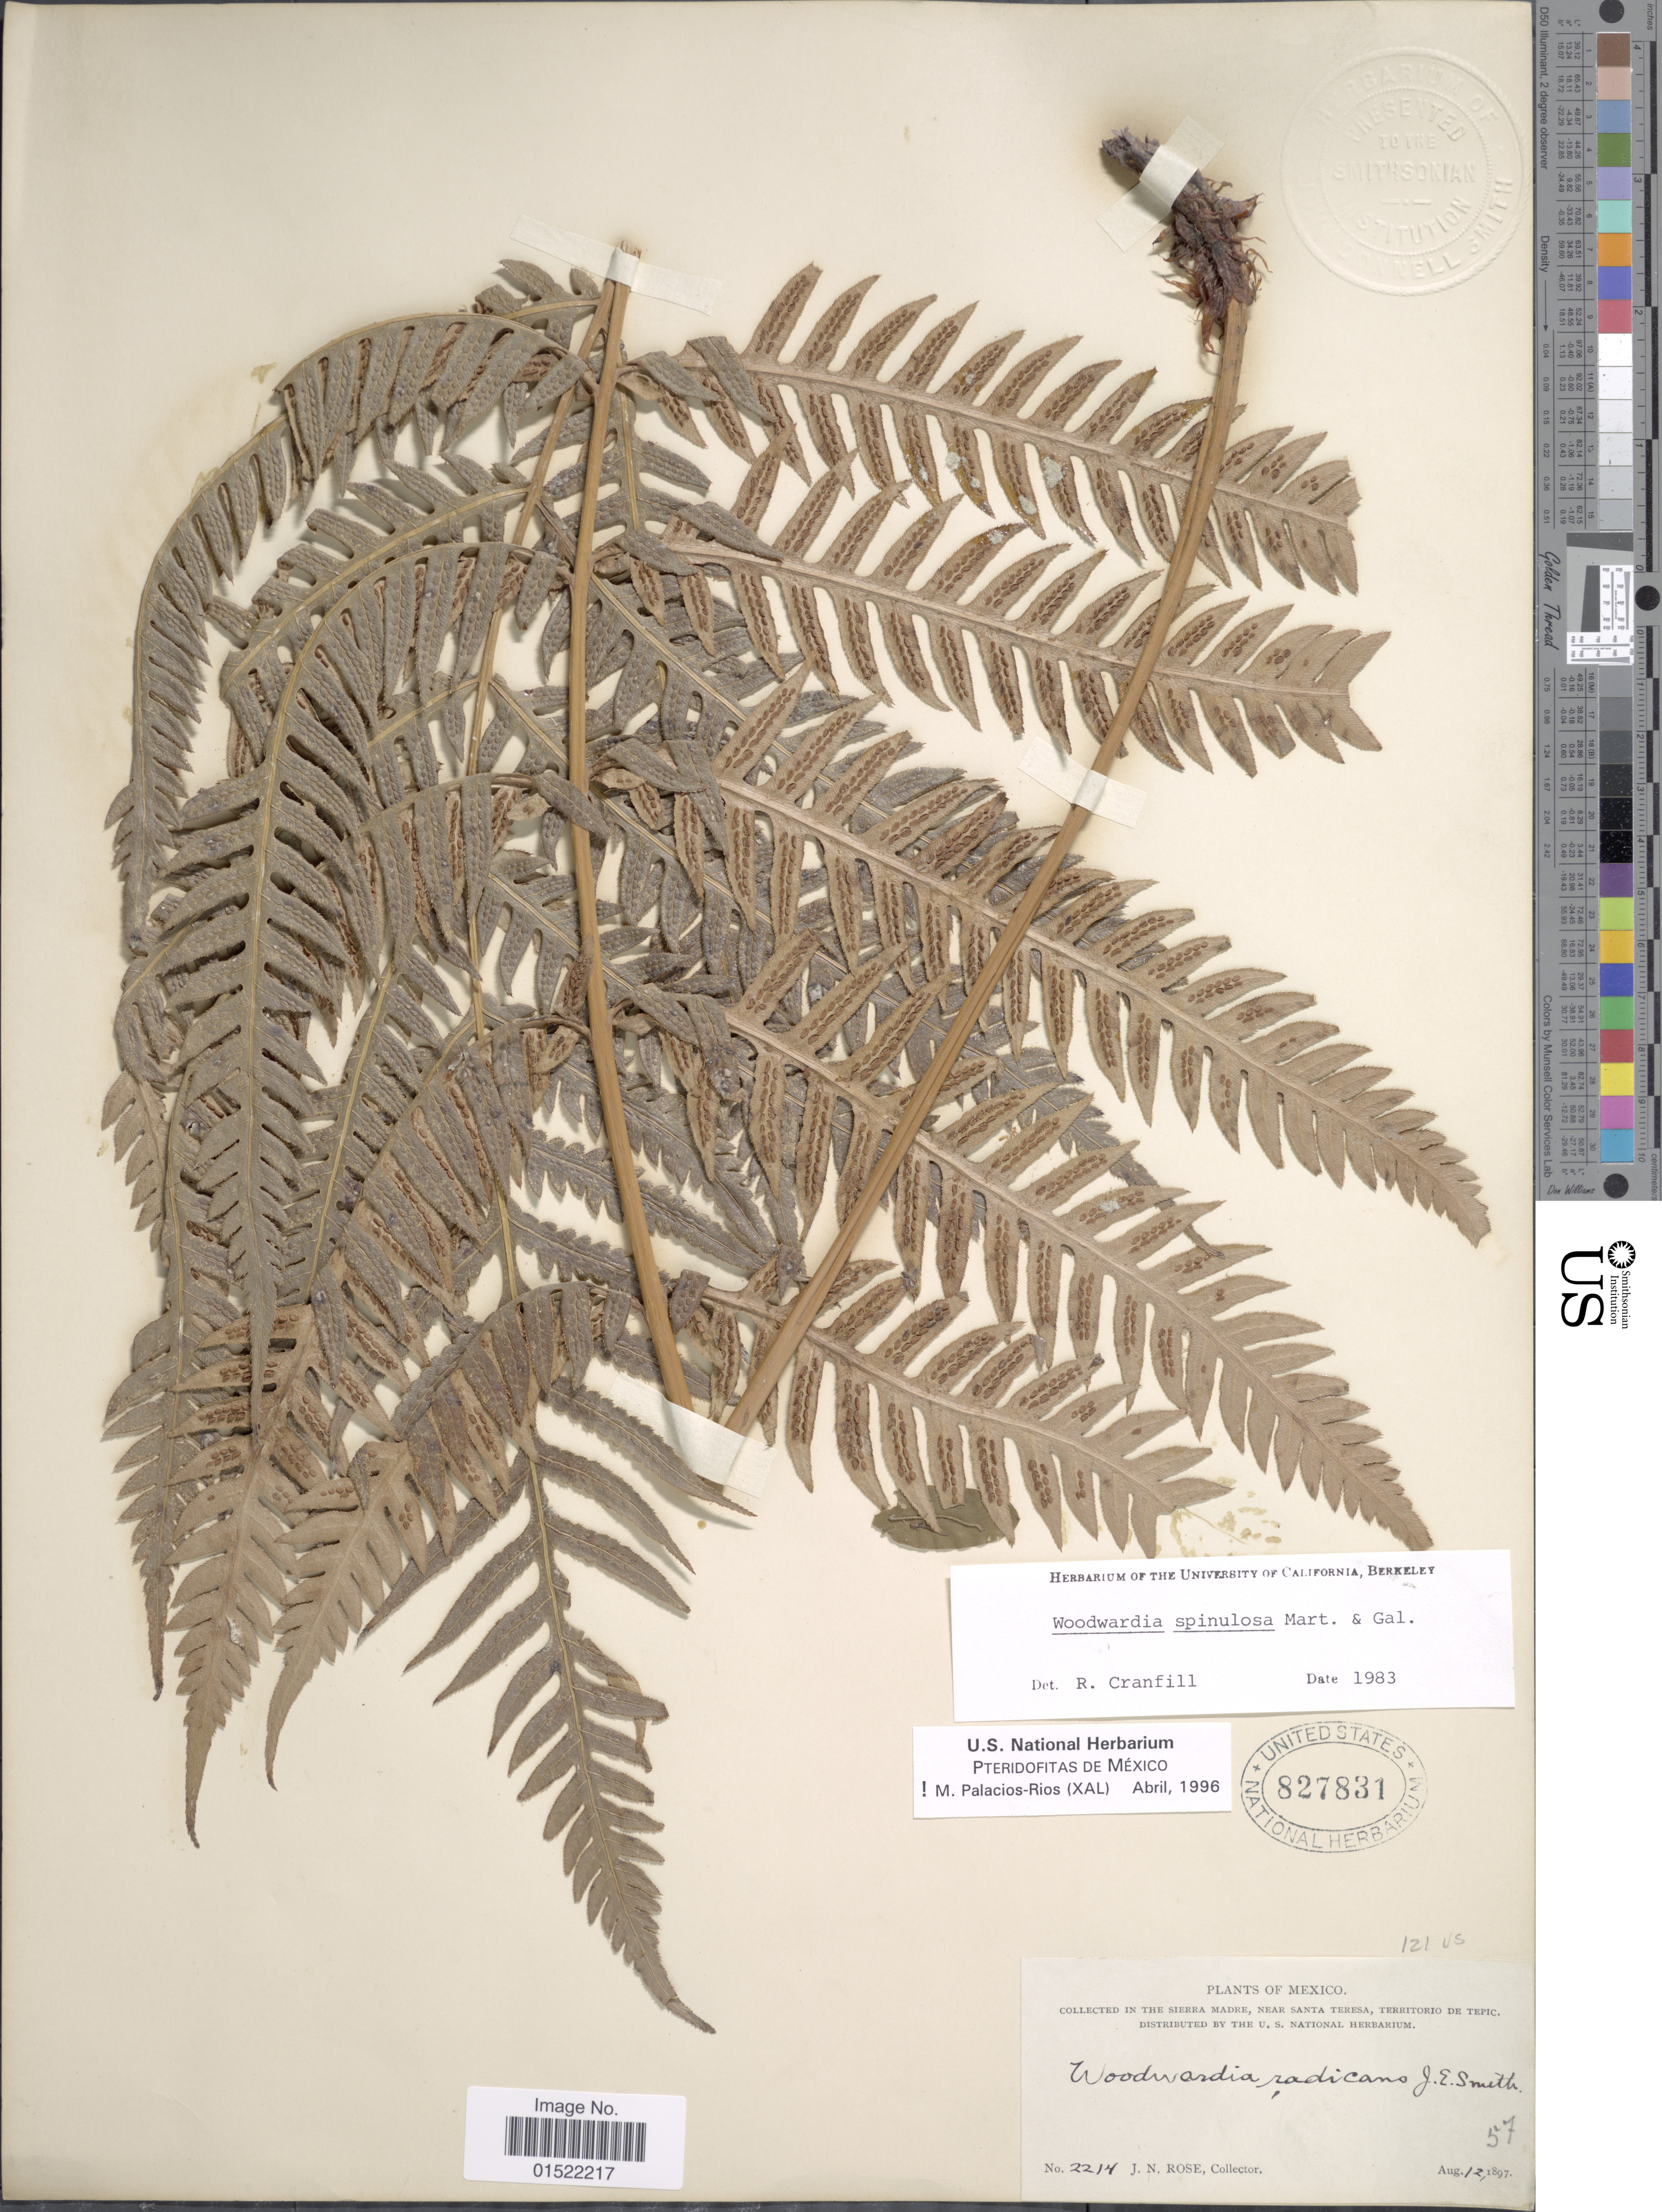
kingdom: Plantae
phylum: Tracheophyta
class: Polypodiopsida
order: Polypodiales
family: Blechnaceae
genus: Woodwardia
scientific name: Woodwardia spinulosa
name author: M. Martens & Galeotti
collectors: J. N. Rose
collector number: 2214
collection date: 1897-08-12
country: Mexico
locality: Sierra Madre, Near Santa Teresa, Territorio de Tepic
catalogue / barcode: US 827931